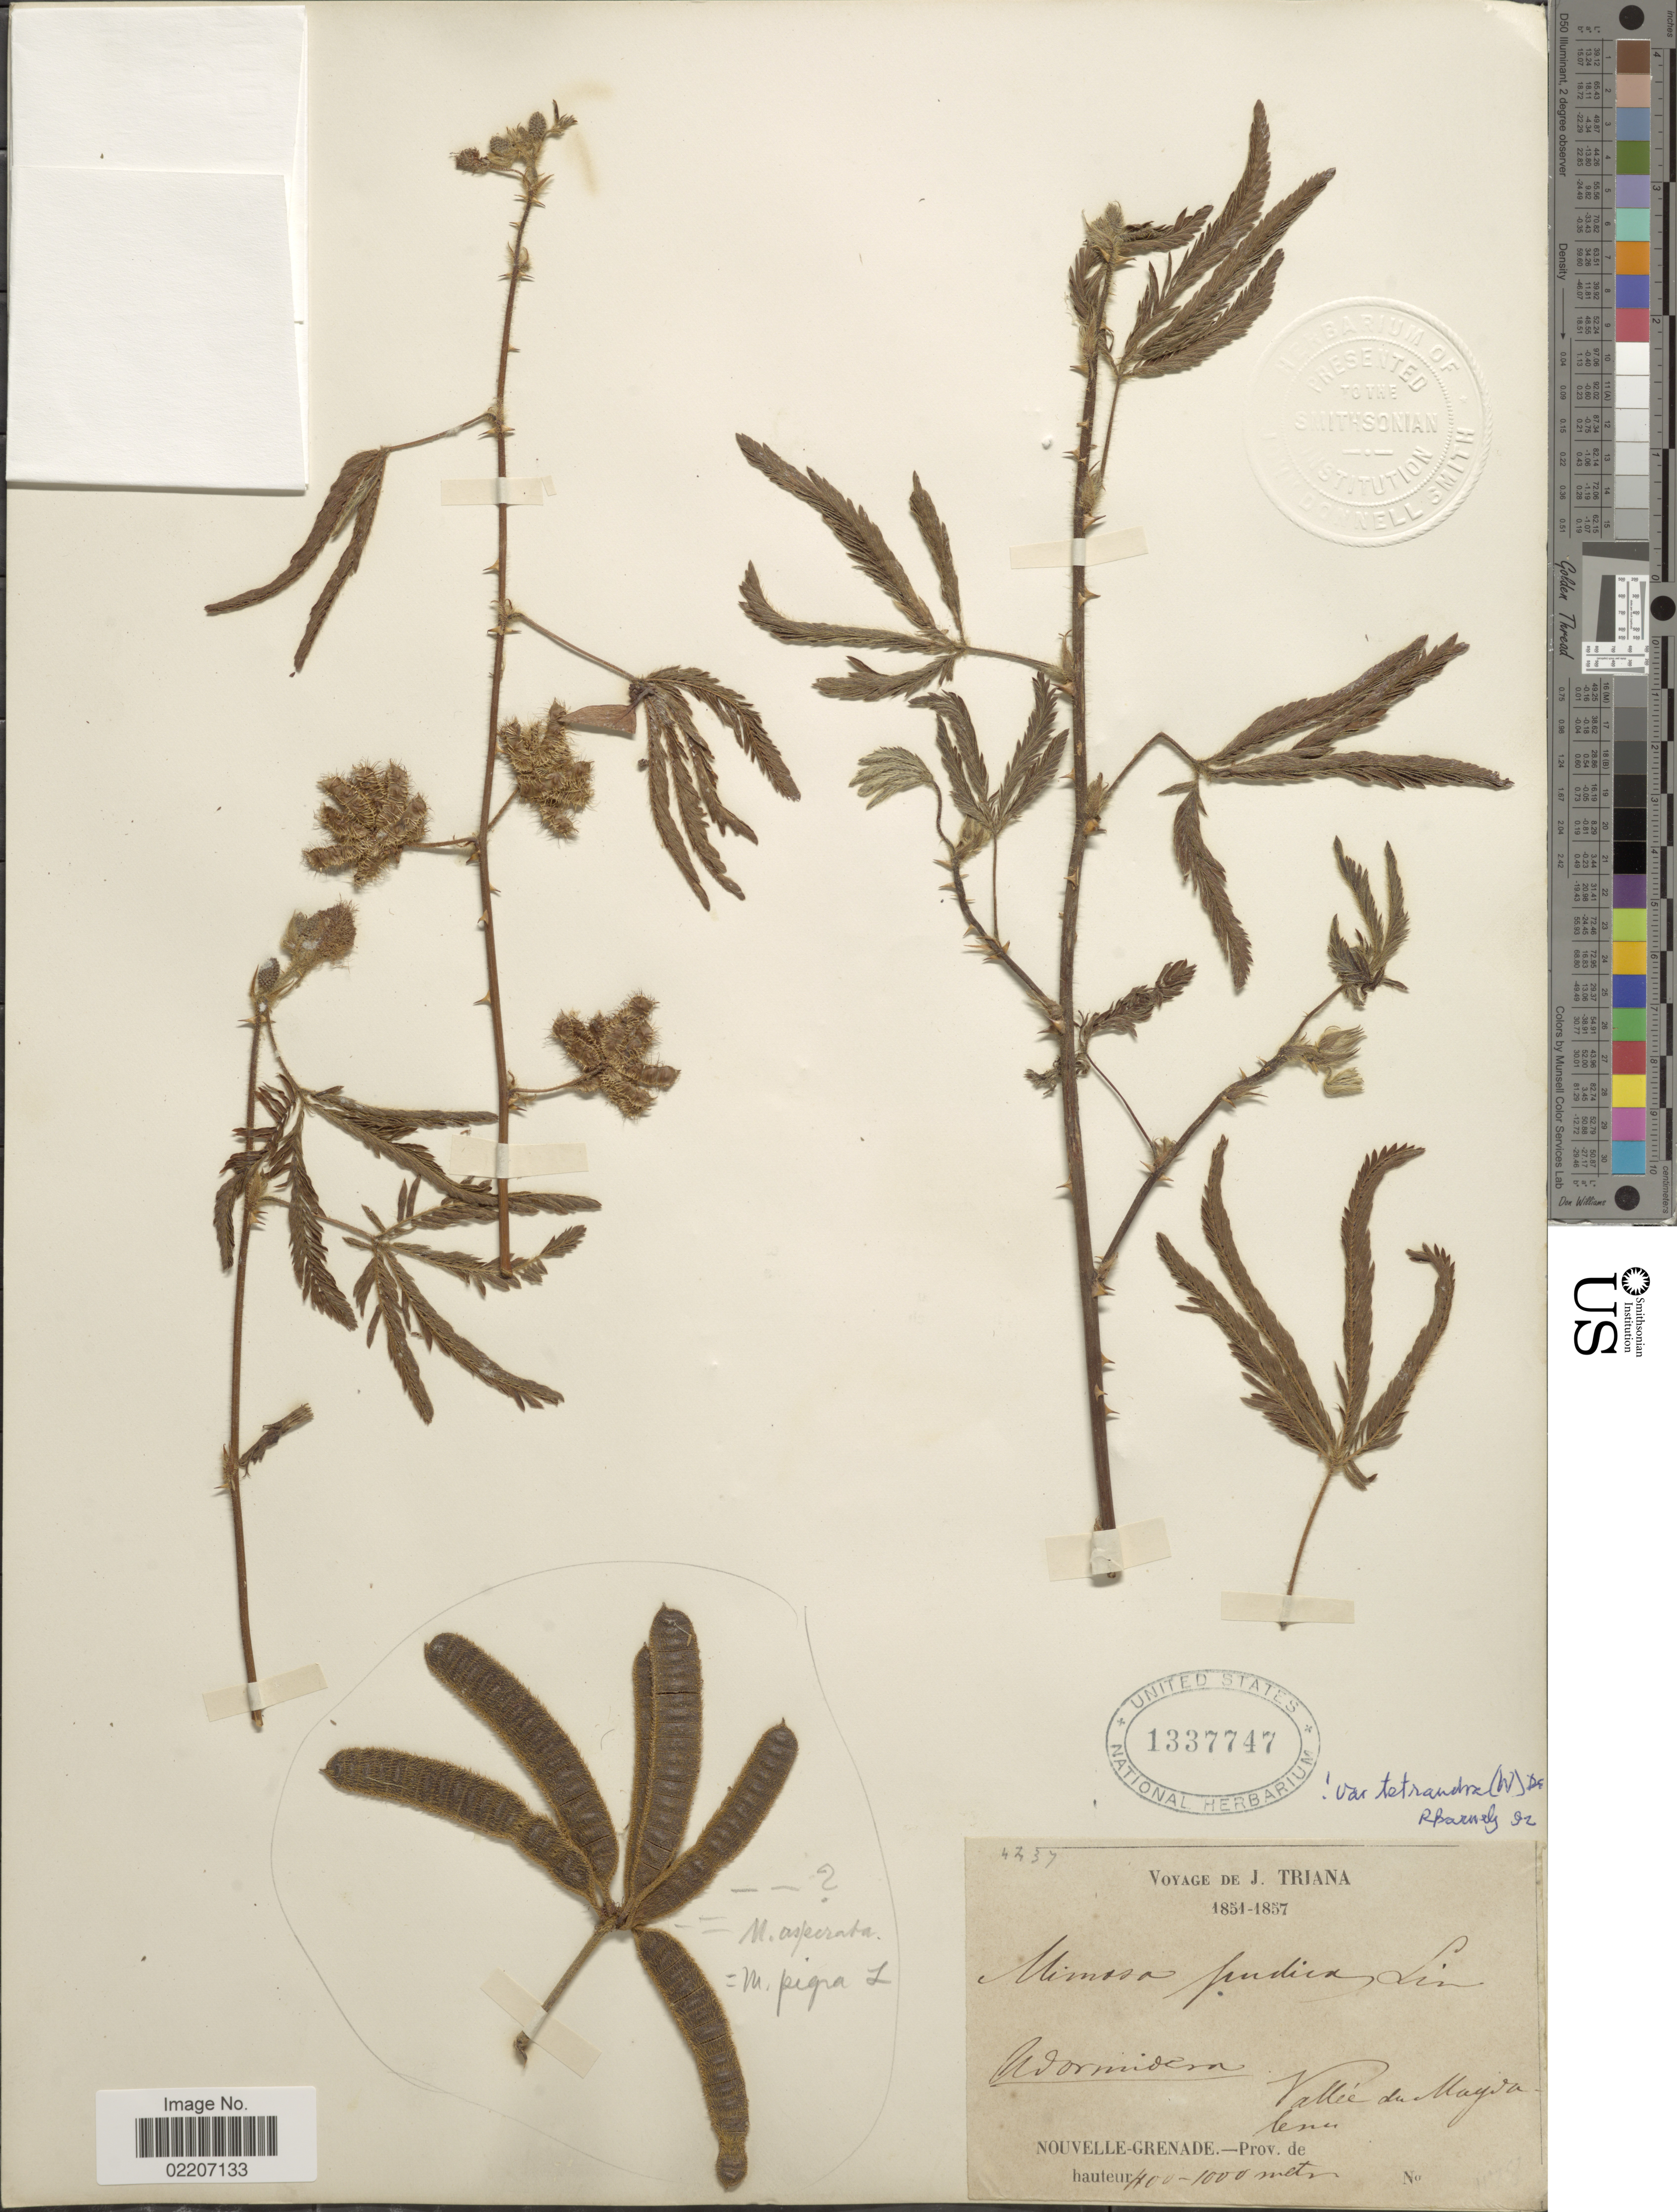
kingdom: Plantae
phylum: Tracheophyta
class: Magnoliopsida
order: Fabales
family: Fabaceae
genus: Mimosa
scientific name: Mimosa pudica var. tetrandra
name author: L.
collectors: J. Triana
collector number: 4237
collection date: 1851/1857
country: Colombia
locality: Vallee de Mayra, Nouvelle-Grenade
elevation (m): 400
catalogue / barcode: US 1337747